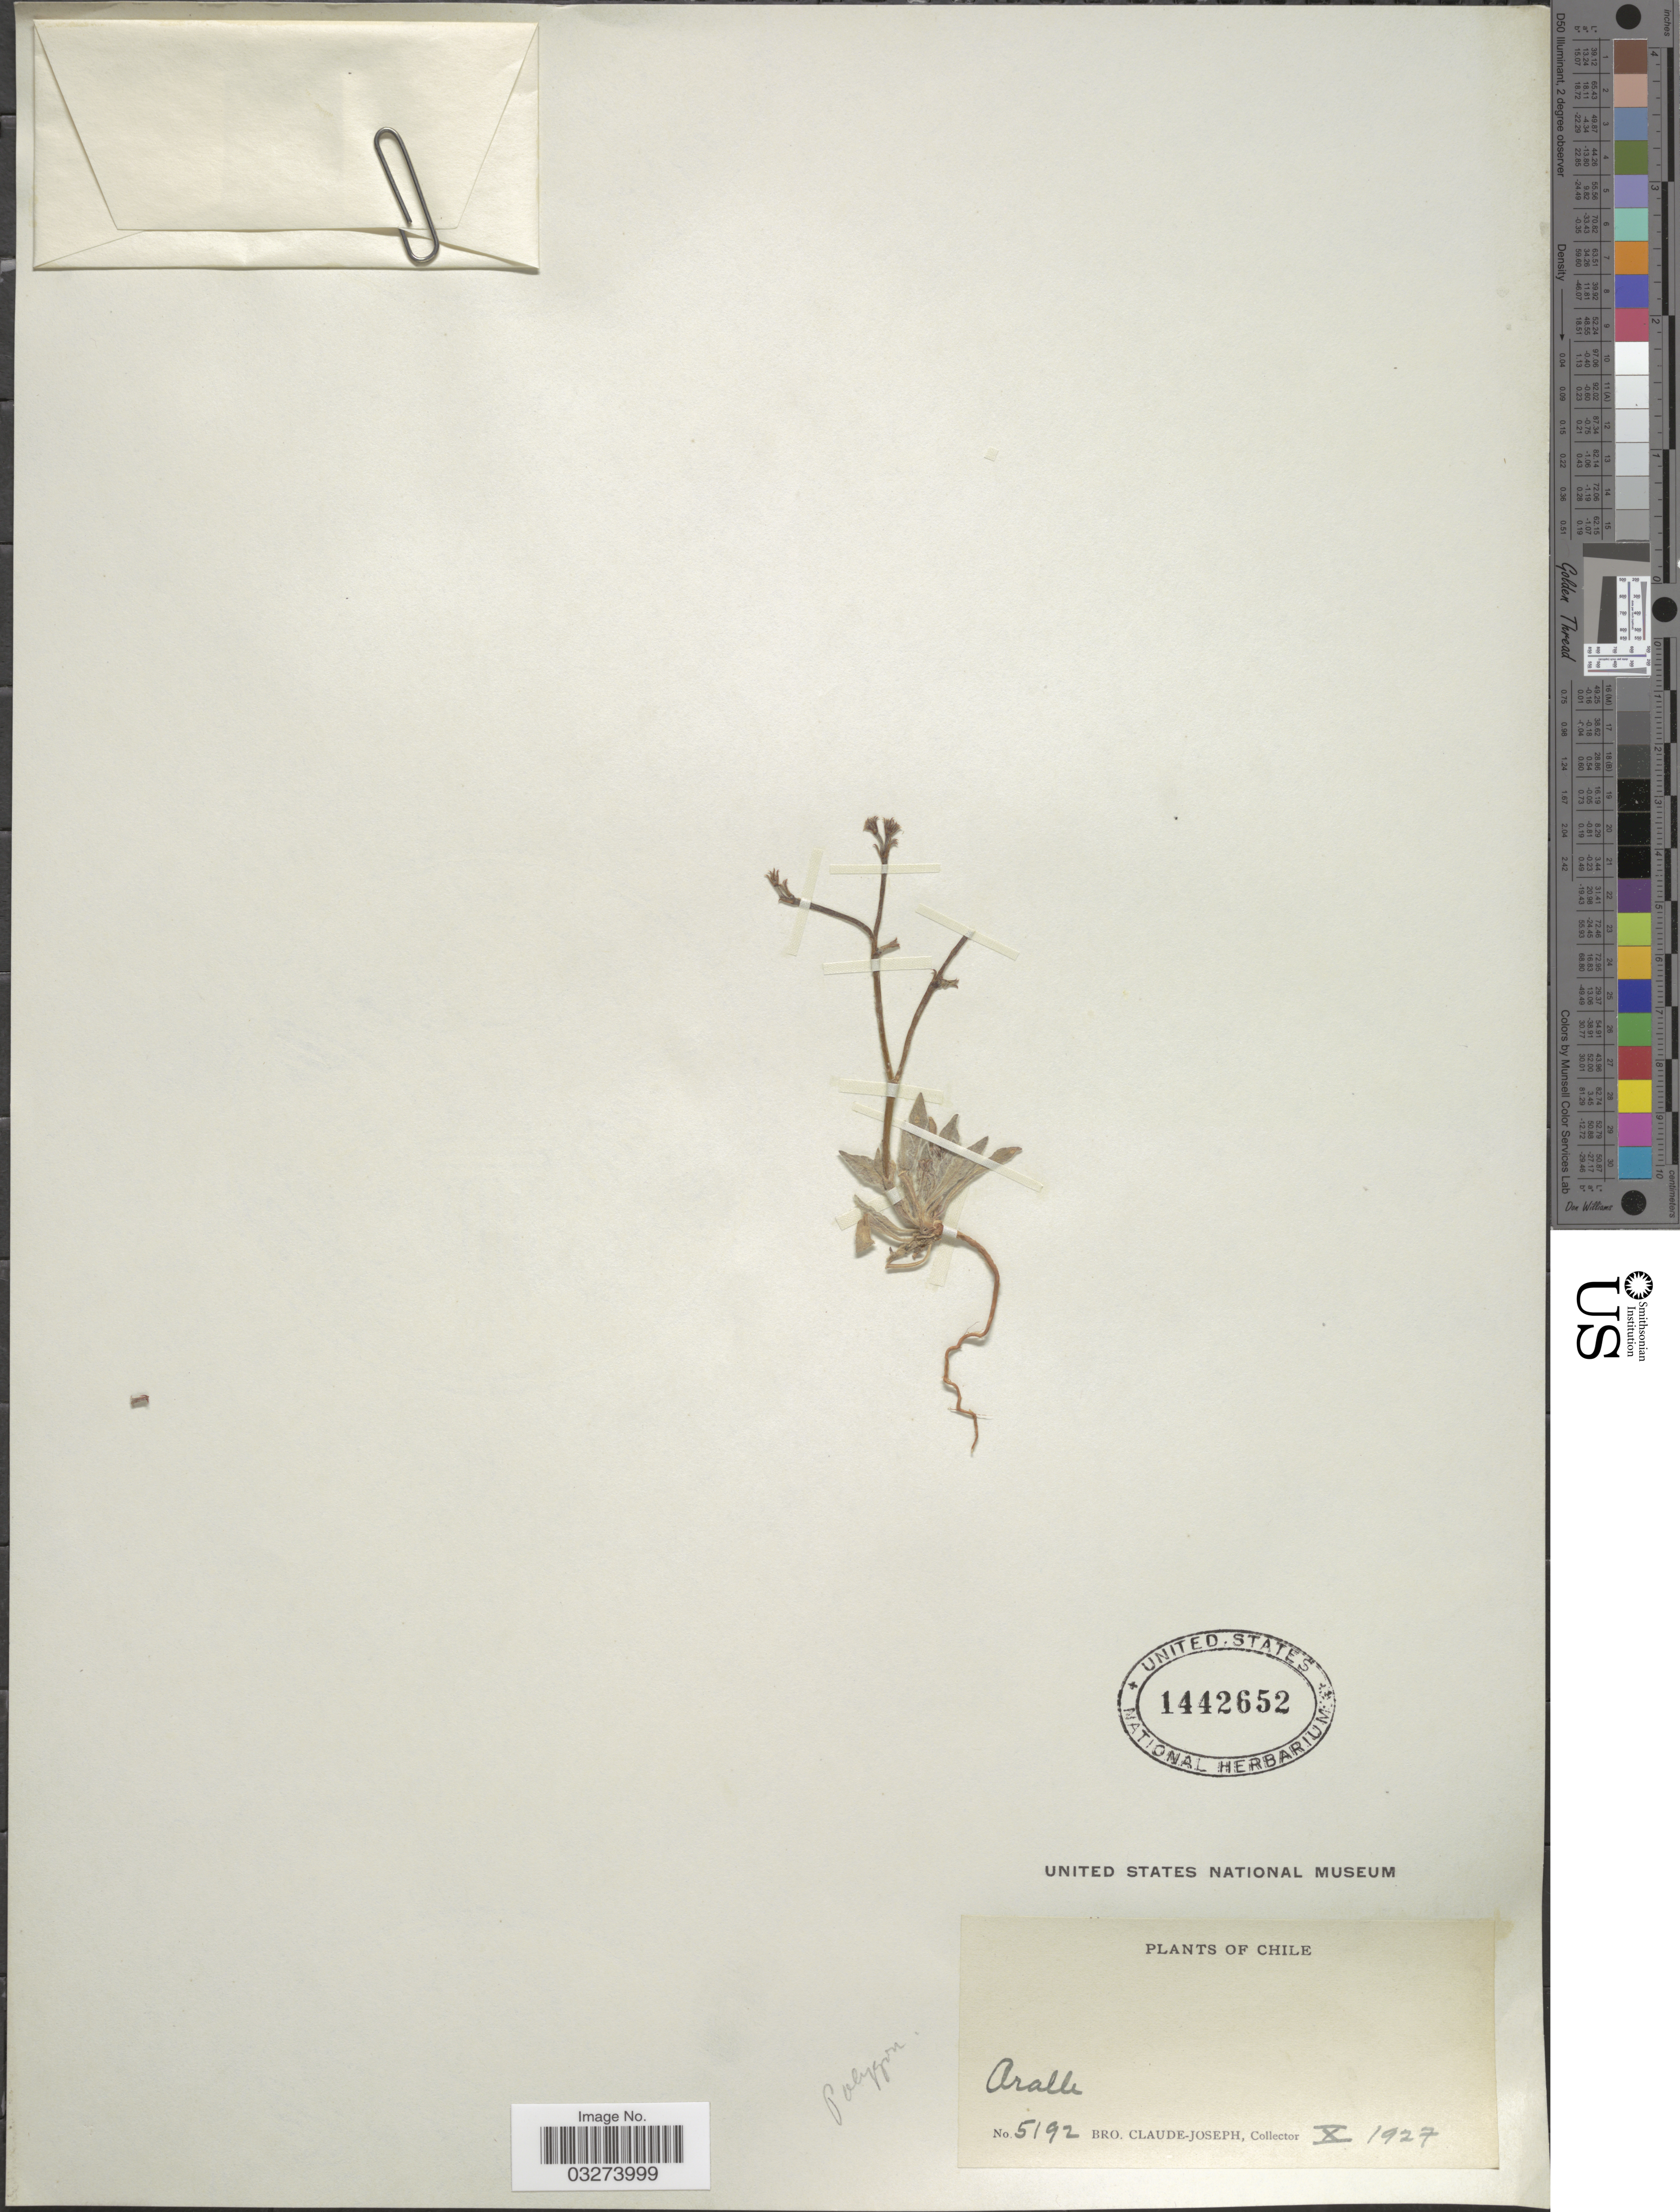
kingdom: Plantae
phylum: Tracheophyta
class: Magnoliopsida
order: Caryophyllales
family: Polygonaceae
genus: Chorizanthe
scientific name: Chorizanthe commisuralis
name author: J. Rémy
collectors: Bro. Claude-Joseph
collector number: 5192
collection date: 1927-10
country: Chile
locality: Aralle.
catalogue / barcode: US 1442652